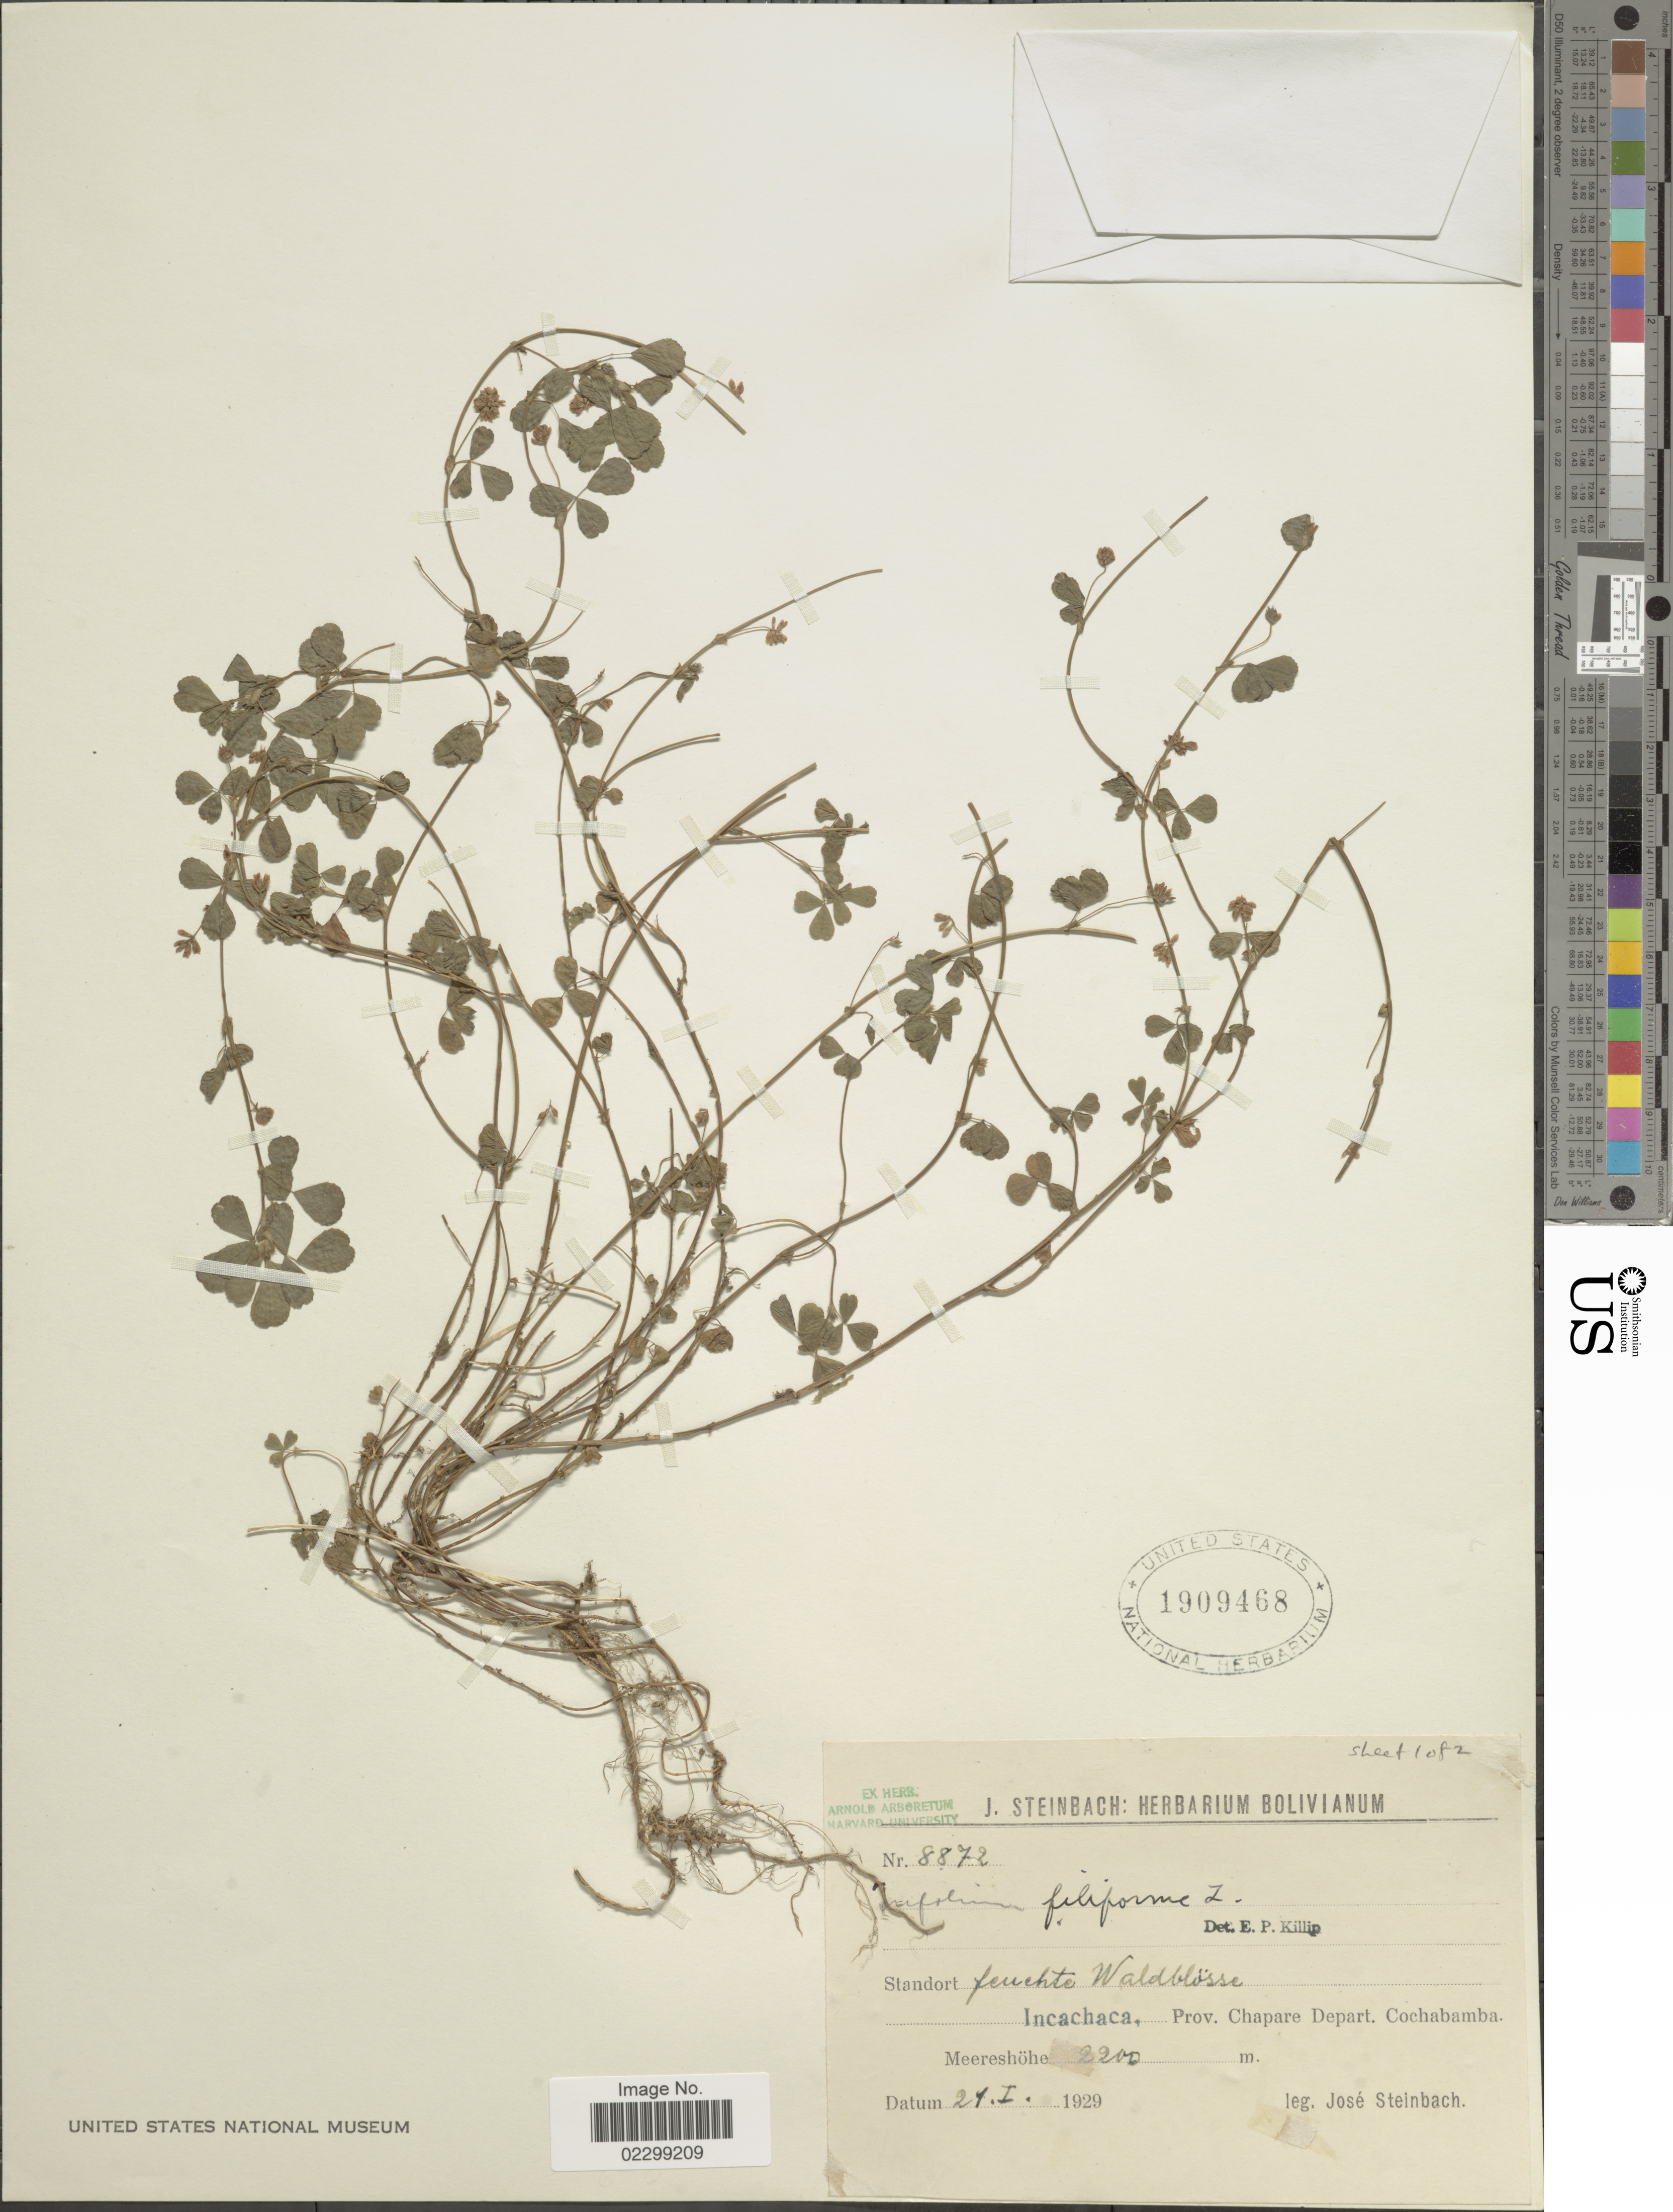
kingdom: Plantae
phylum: Tracheophyta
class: Magnoliopsida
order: Fabales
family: Fabaceae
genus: Trifolium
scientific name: Trifolium dubium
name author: Sibth.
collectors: J. Steinbach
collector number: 8872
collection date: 1929-01-27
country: Bolivia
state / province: Cochabamba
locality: Standort feuchte Waldblösse, Incachaca, Prov. Chapare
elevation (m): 2200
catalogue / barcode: US 1909468